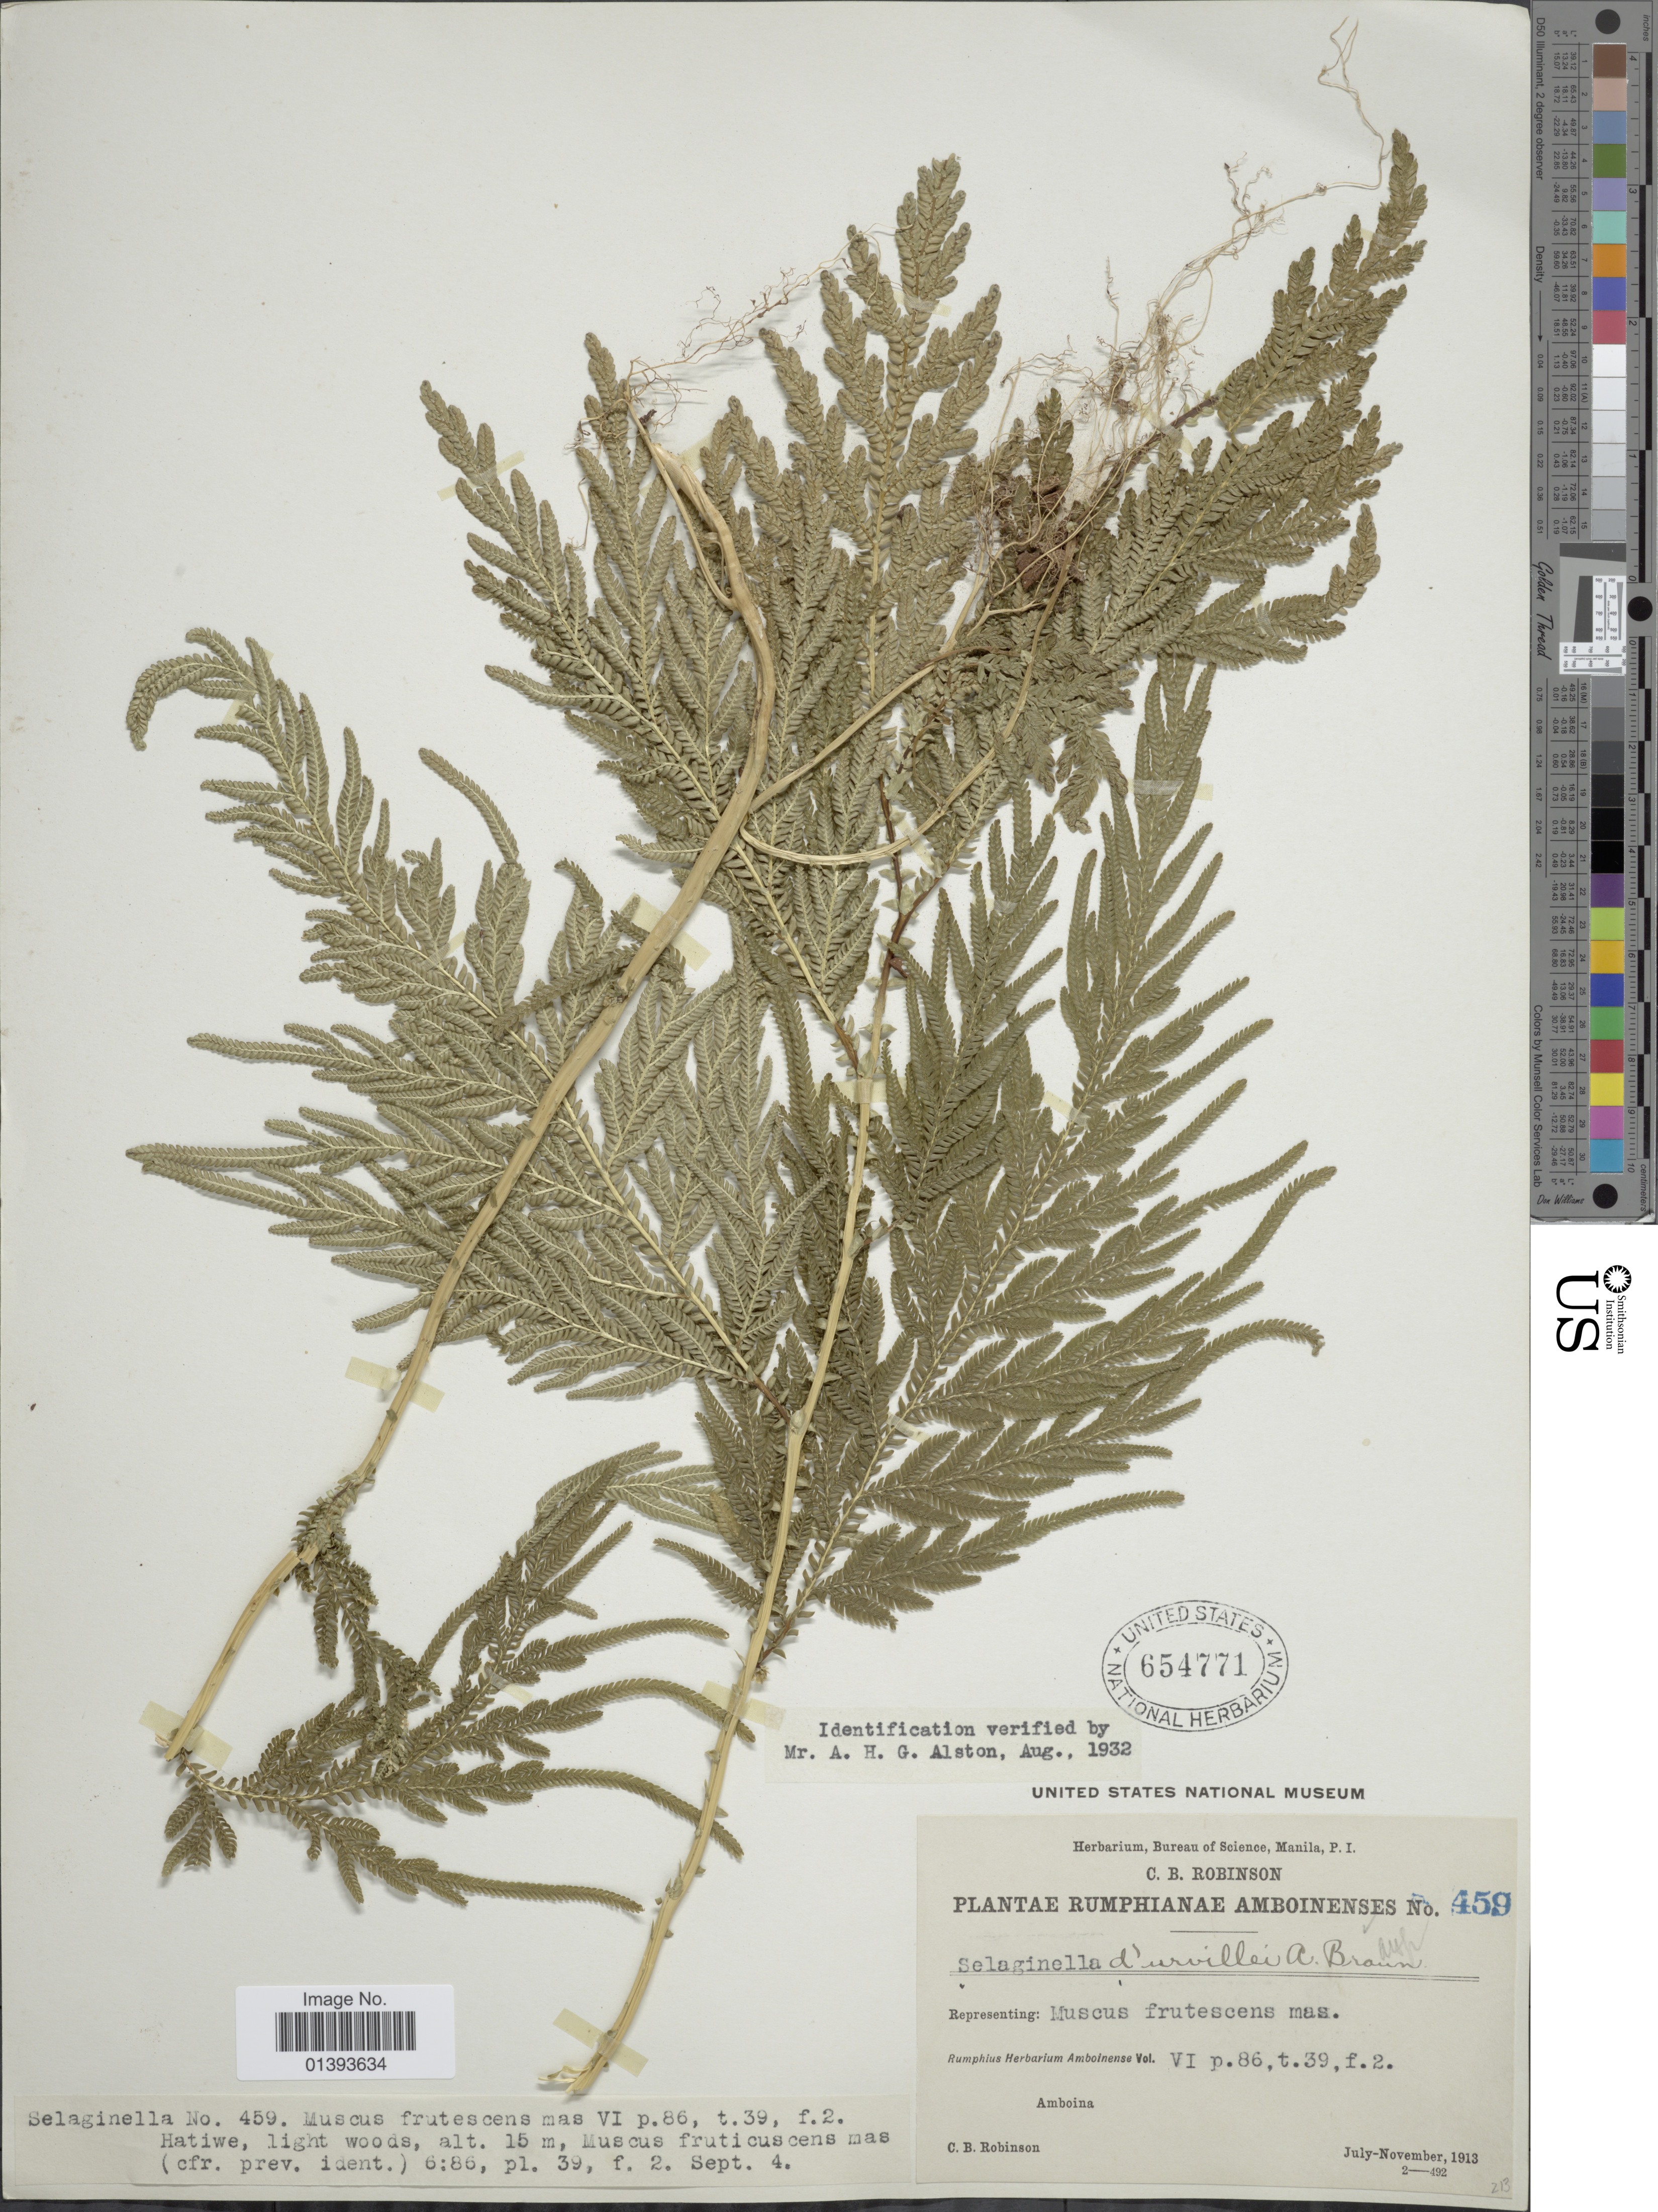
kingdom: Plantae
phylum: Tracheophyta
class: Lycopodiopsida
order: Selaginellales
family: Selaginellaceae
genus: Selaginella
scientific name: Selaginella caudata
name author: (Desv.) Spring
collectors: C. Robinson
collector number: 459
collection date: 1913-07/1913-11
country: Indonesia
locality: Amboina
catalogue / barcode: US 654771